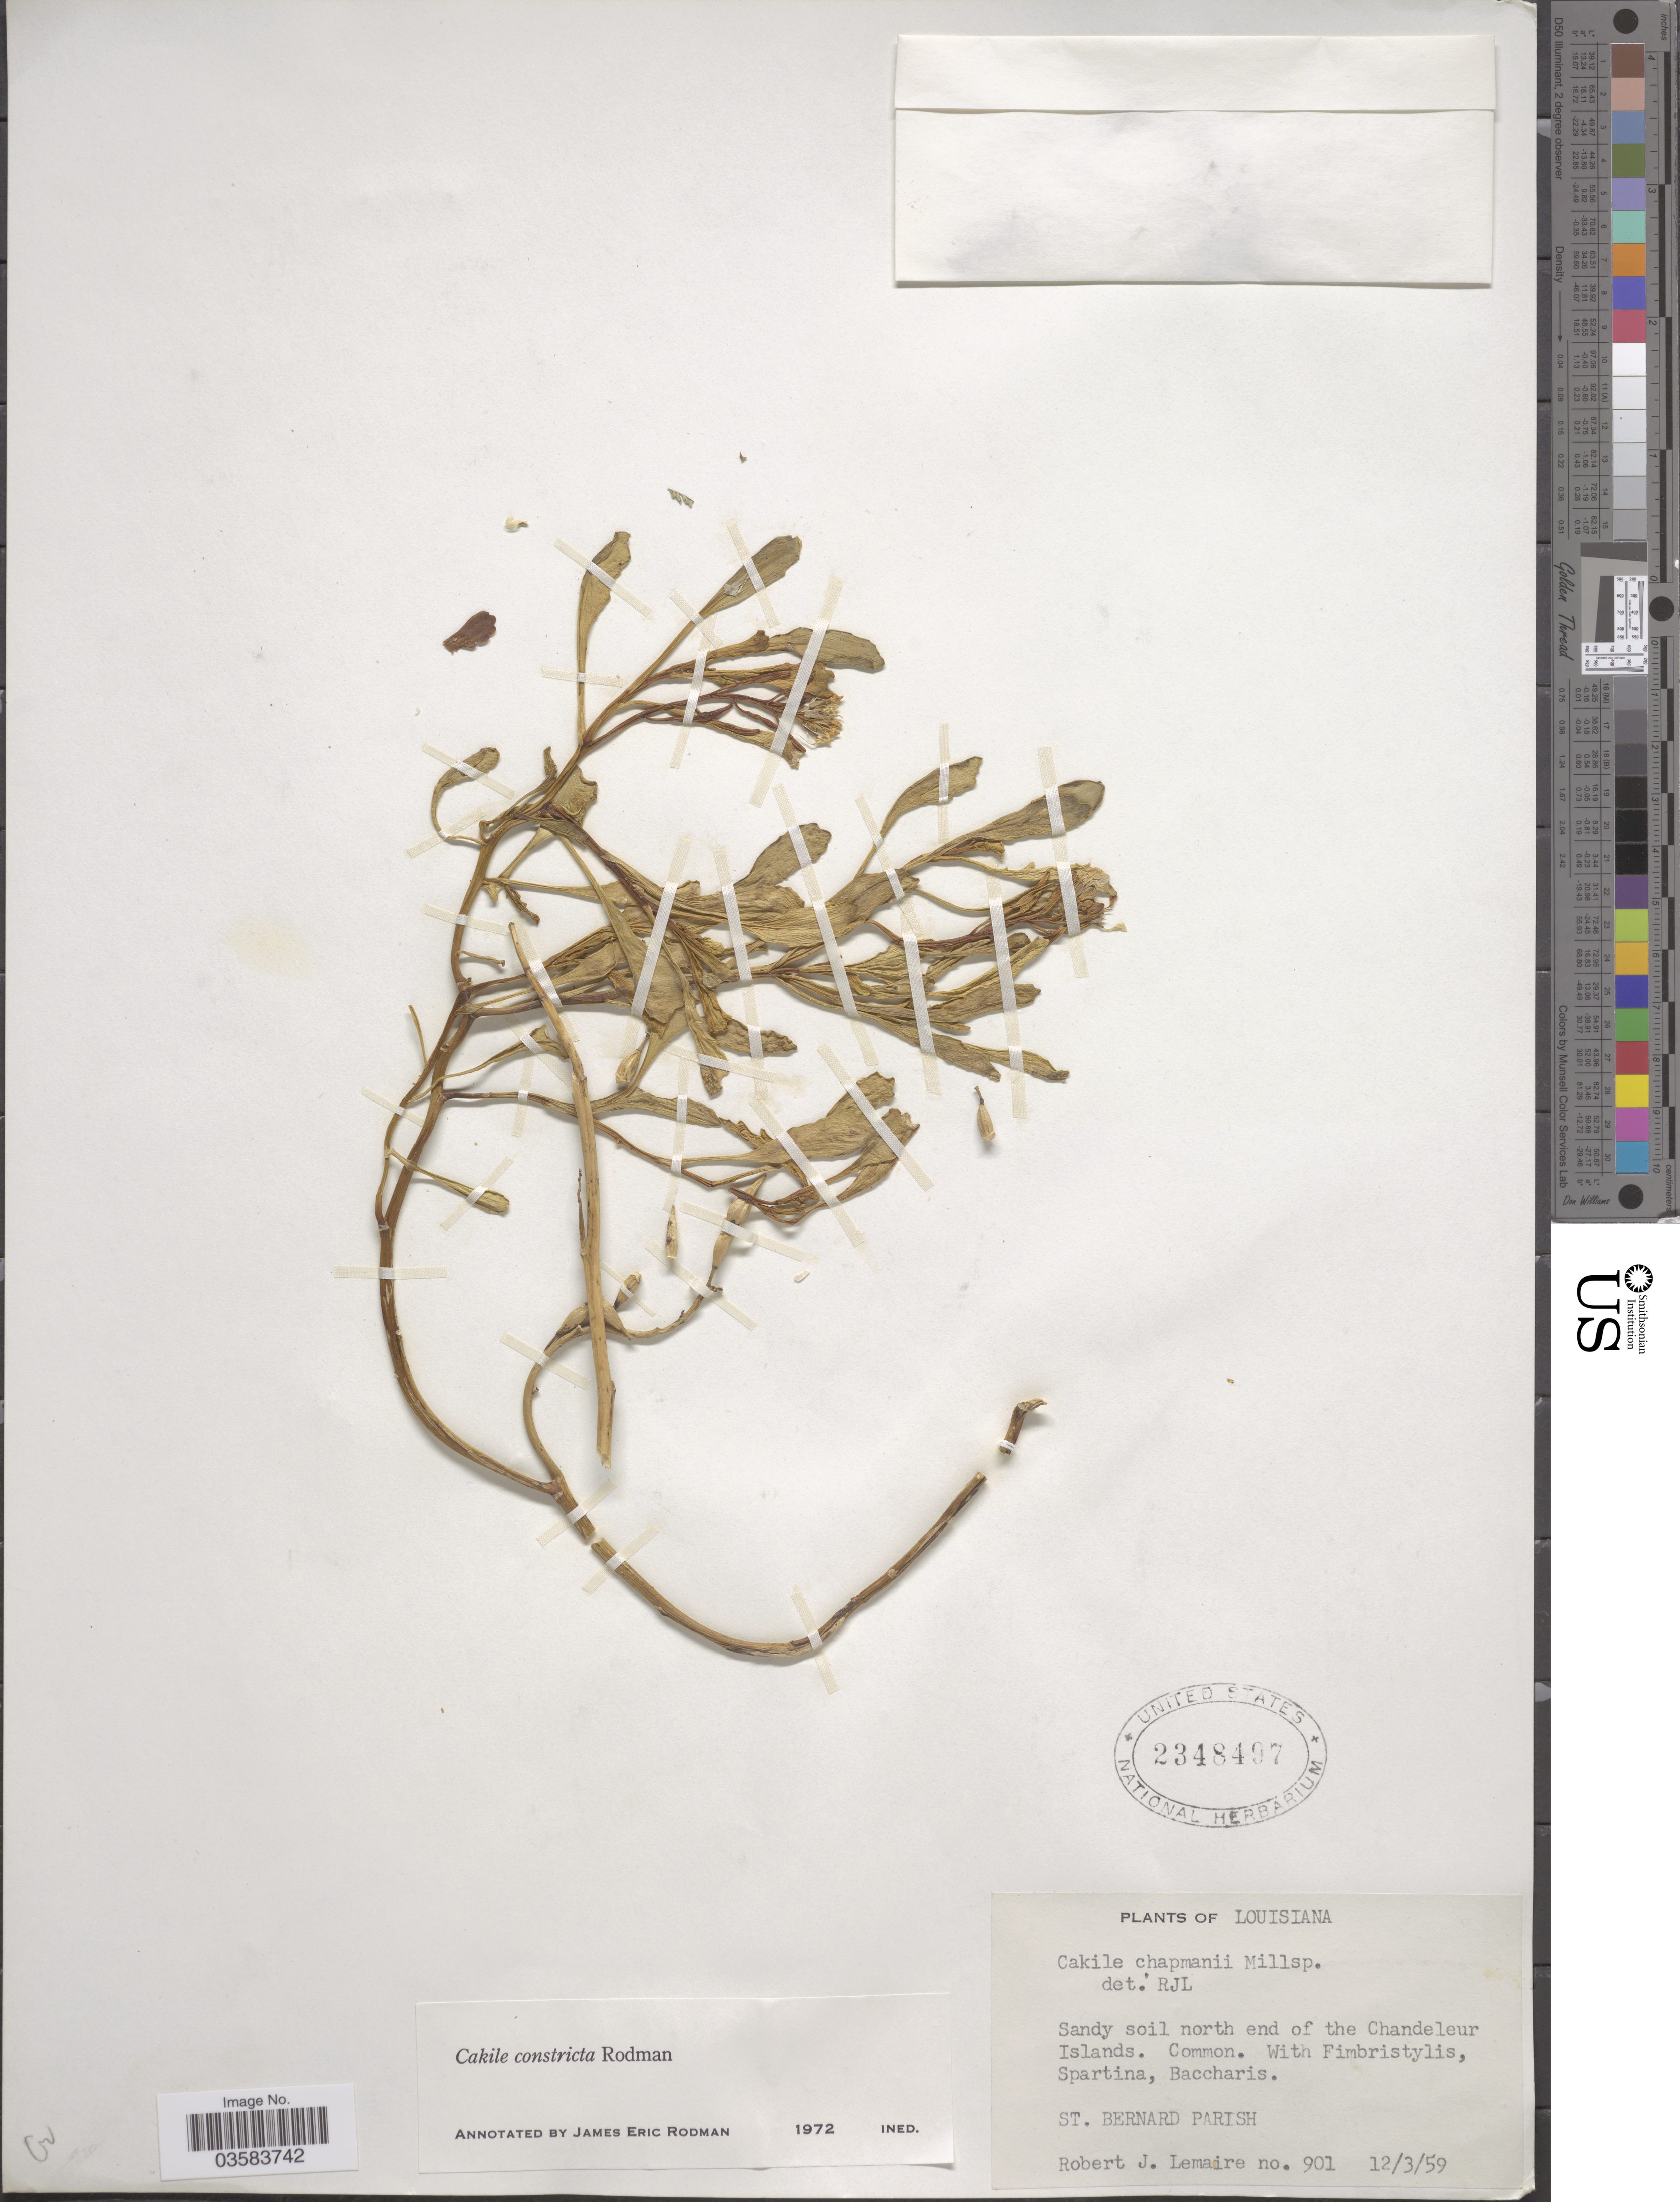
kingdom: Plantae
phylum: Tracheophyta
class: Magnoliopsida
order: Brassicales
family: Brassicaceae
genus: Cakile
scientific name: Cakile constricta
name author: Rodman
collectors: R. J. Lemaire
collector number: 901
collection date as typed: Transcribed d/m/y: 12/3/59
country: United States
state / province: Louisiana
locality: Sandy soil north end of the Chandeleur Islands. St. Bernard Parish.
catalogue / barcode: US 2348497